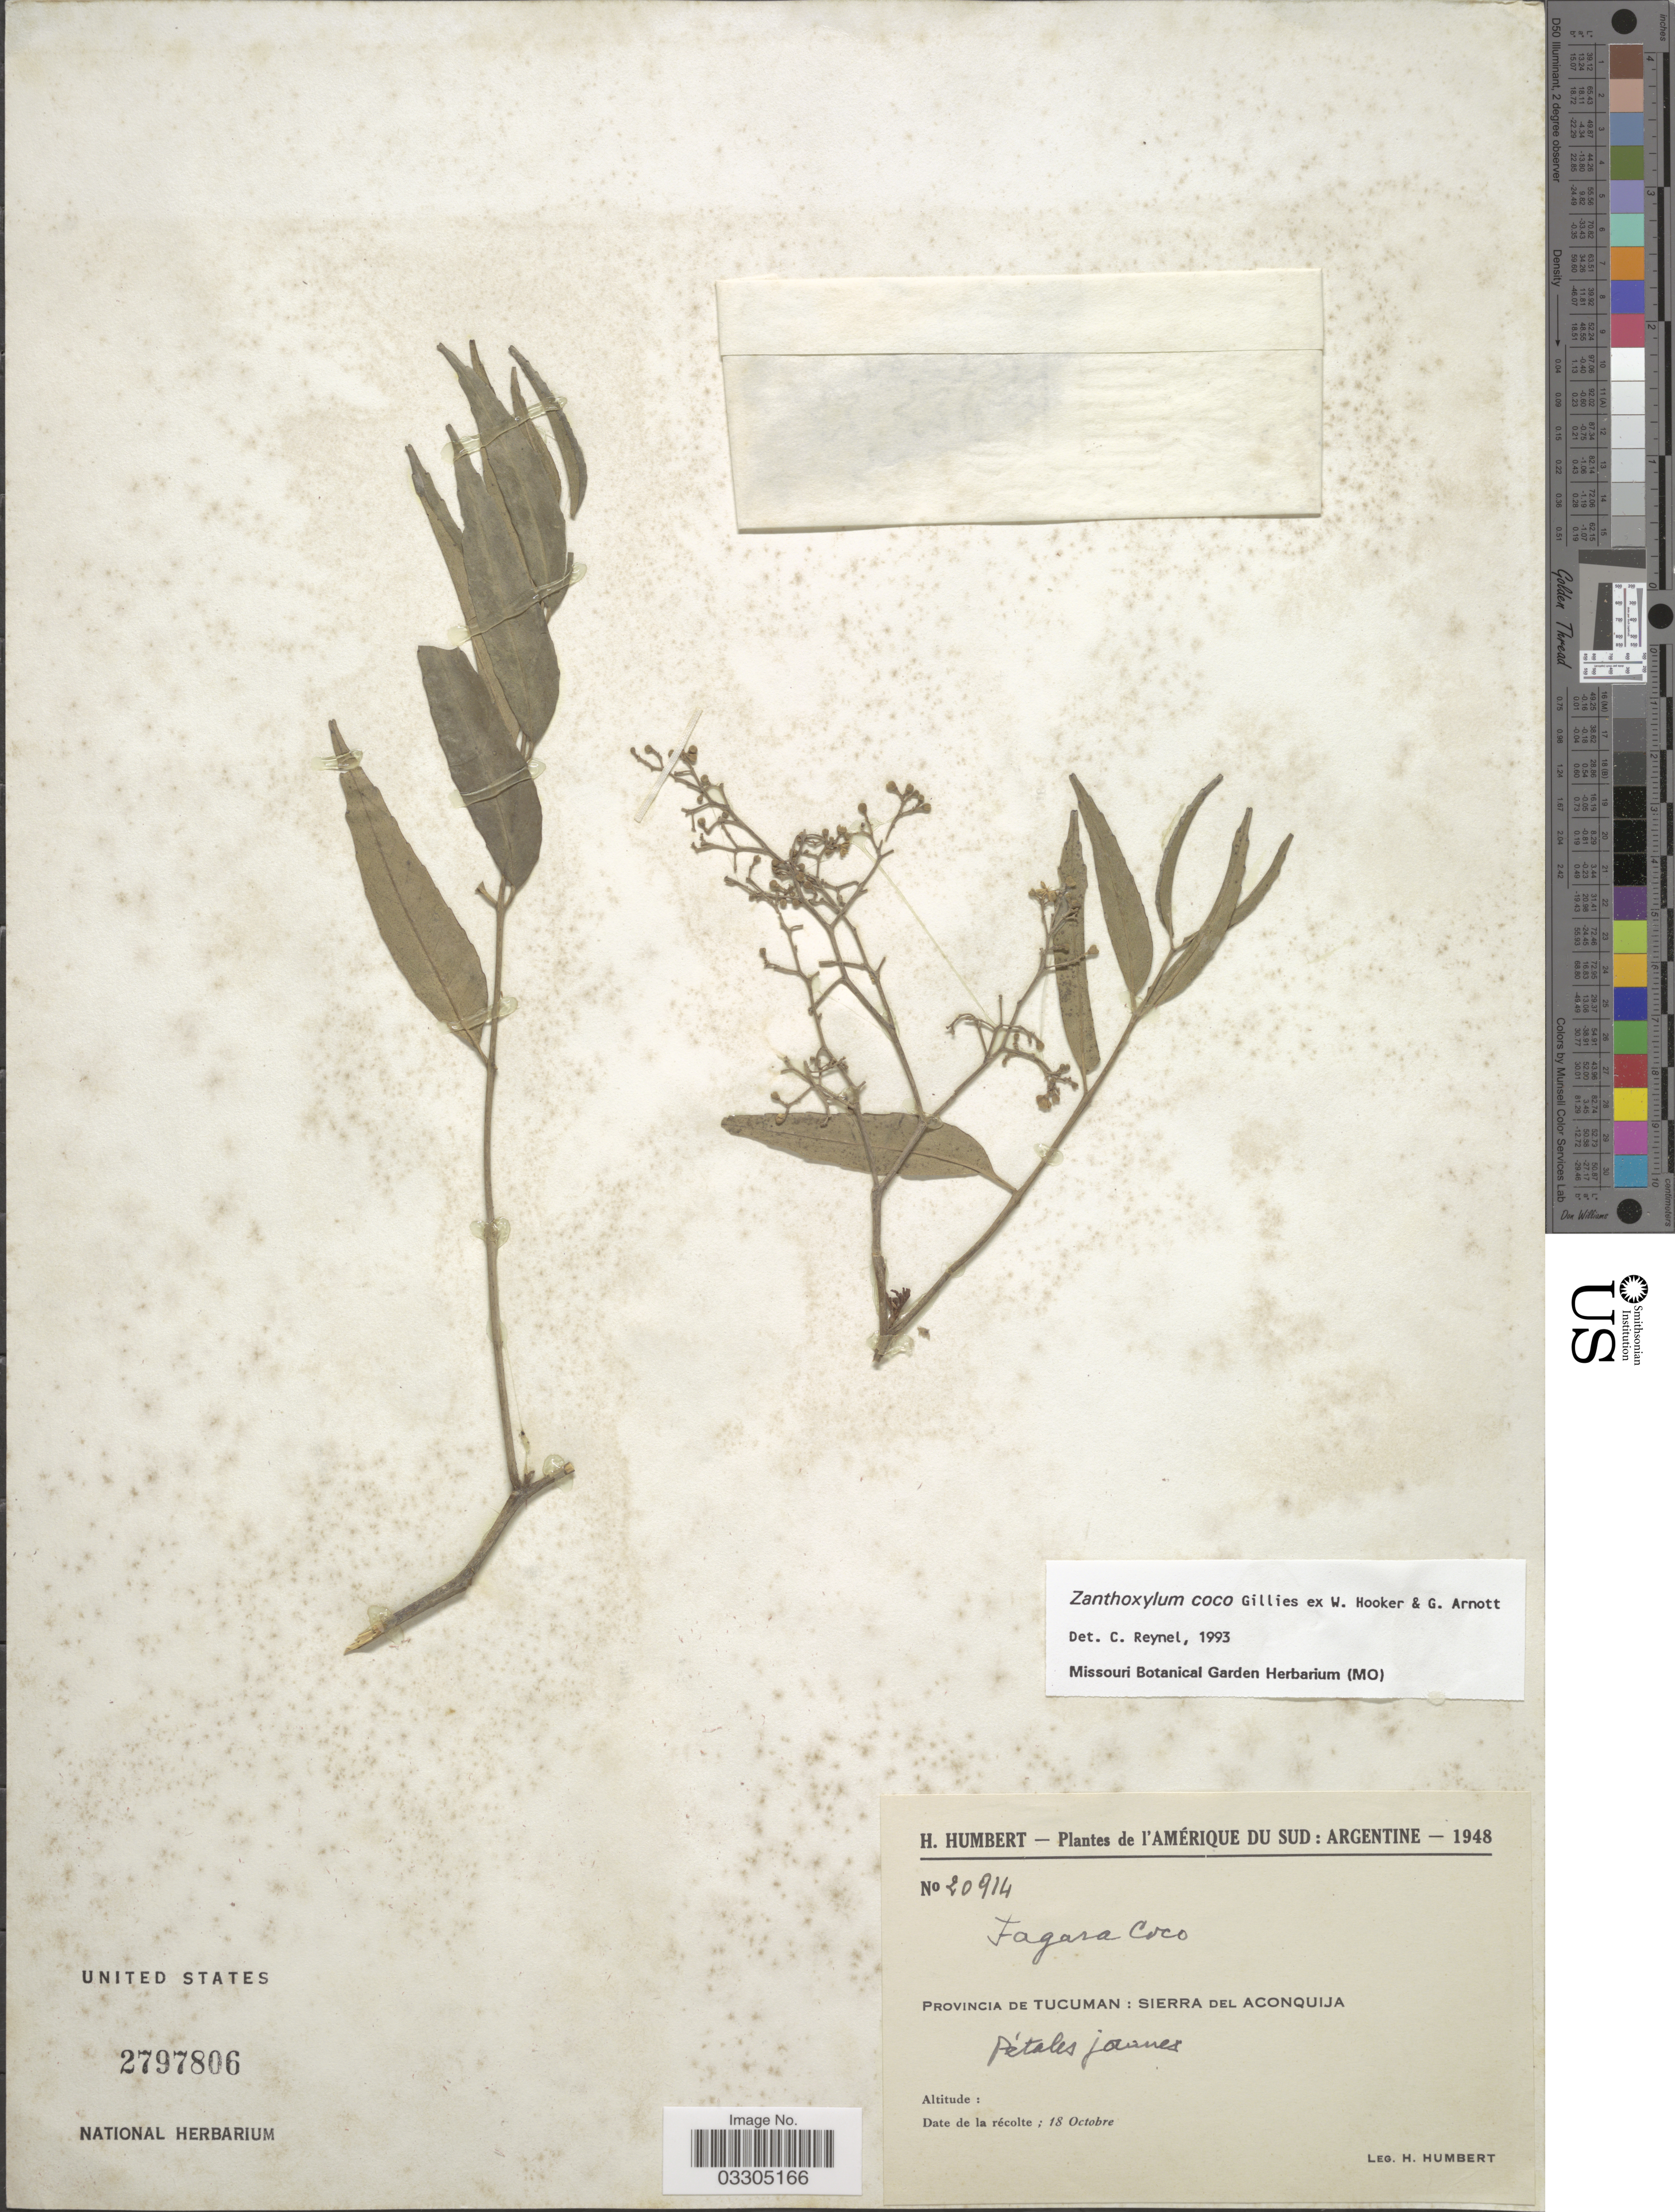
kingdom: Plantae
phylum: Tracheophyta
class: Magnoliopsida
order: Sapindales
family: Rutaceae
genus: Zanthoxylum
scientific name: Zanthoxylum coco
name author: Hook. & Arn.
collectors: H. Humbert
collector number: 20914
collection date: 1948-10-18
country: Argentina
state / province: Tucuman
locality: Sierra del Aconquija.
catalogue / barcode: US 2797806